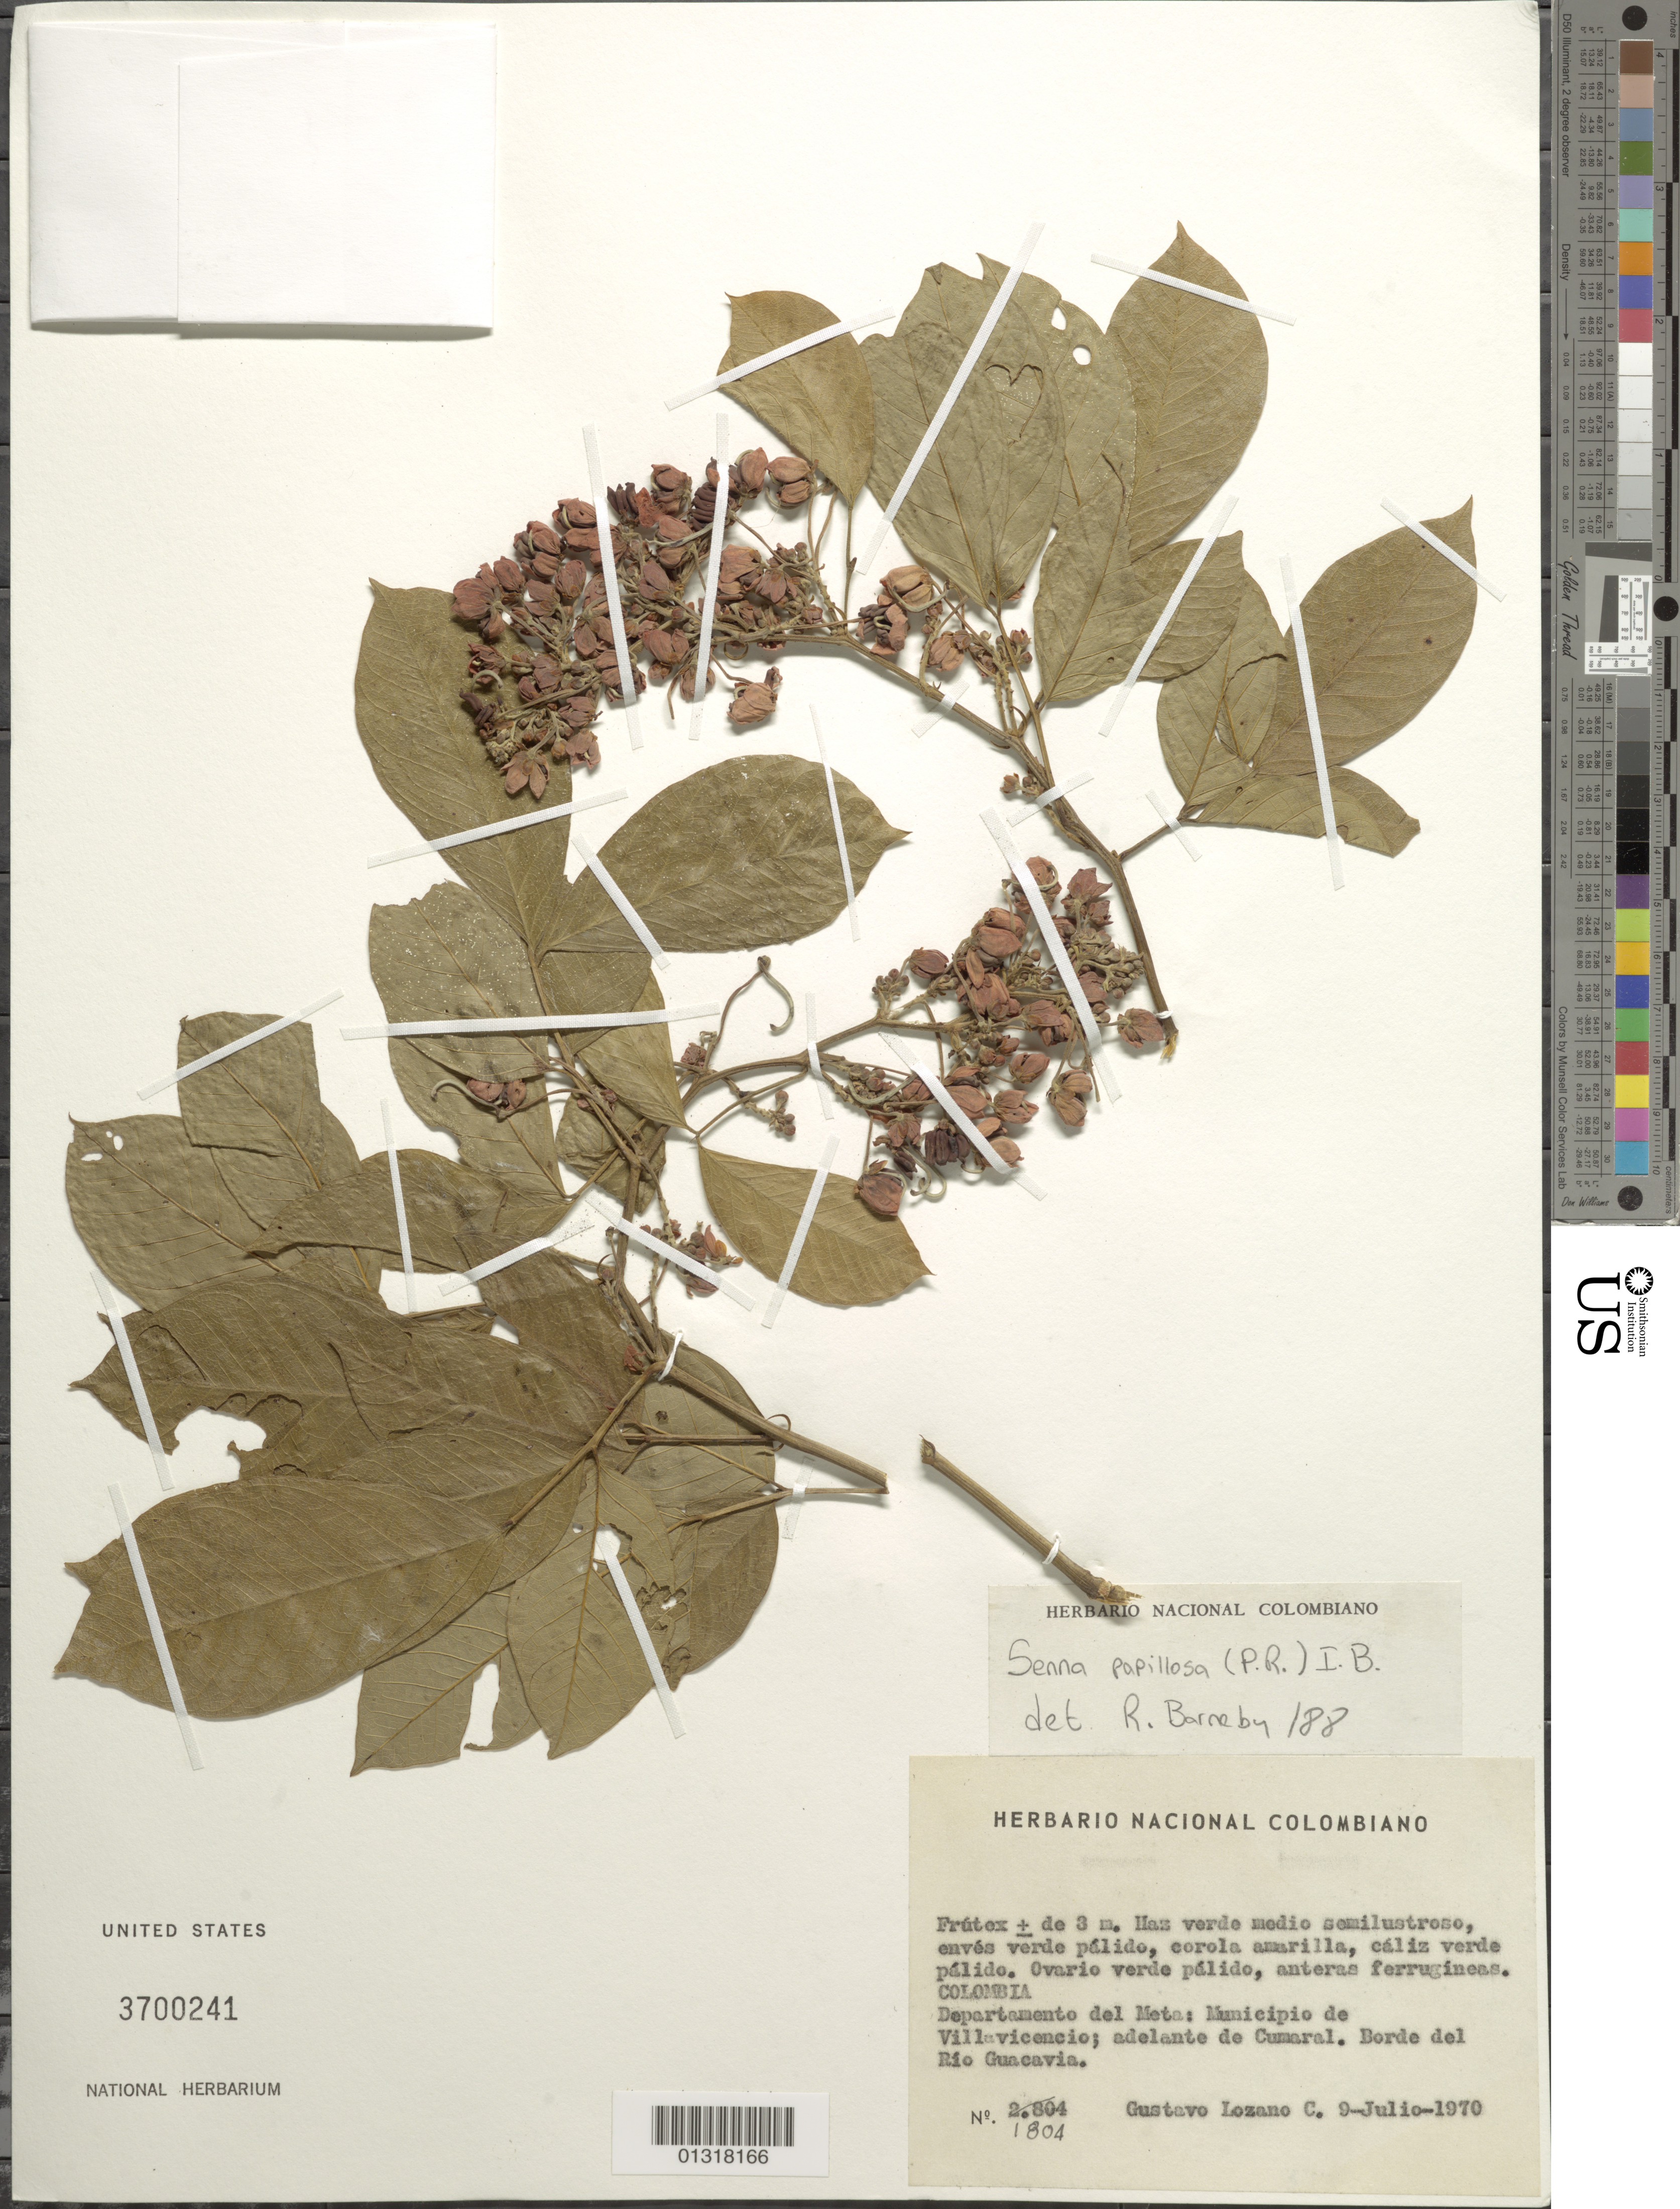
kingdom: Plantae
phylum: Tracheophyta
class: Magnoliopsida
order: Fabales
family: Fabaceae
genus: Senna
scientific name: Senna papillosa var. papillosa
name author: (Britton & Rose) H.S. Irwin & Barneby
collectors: G. Lozano-Contreras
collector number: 1804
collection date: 1970-07-09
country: Colombia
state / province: Metá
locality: Municipio de Villavicencio, adelante de Cumaral. Borde del Rio Guacavia.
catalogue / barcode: US 3700241